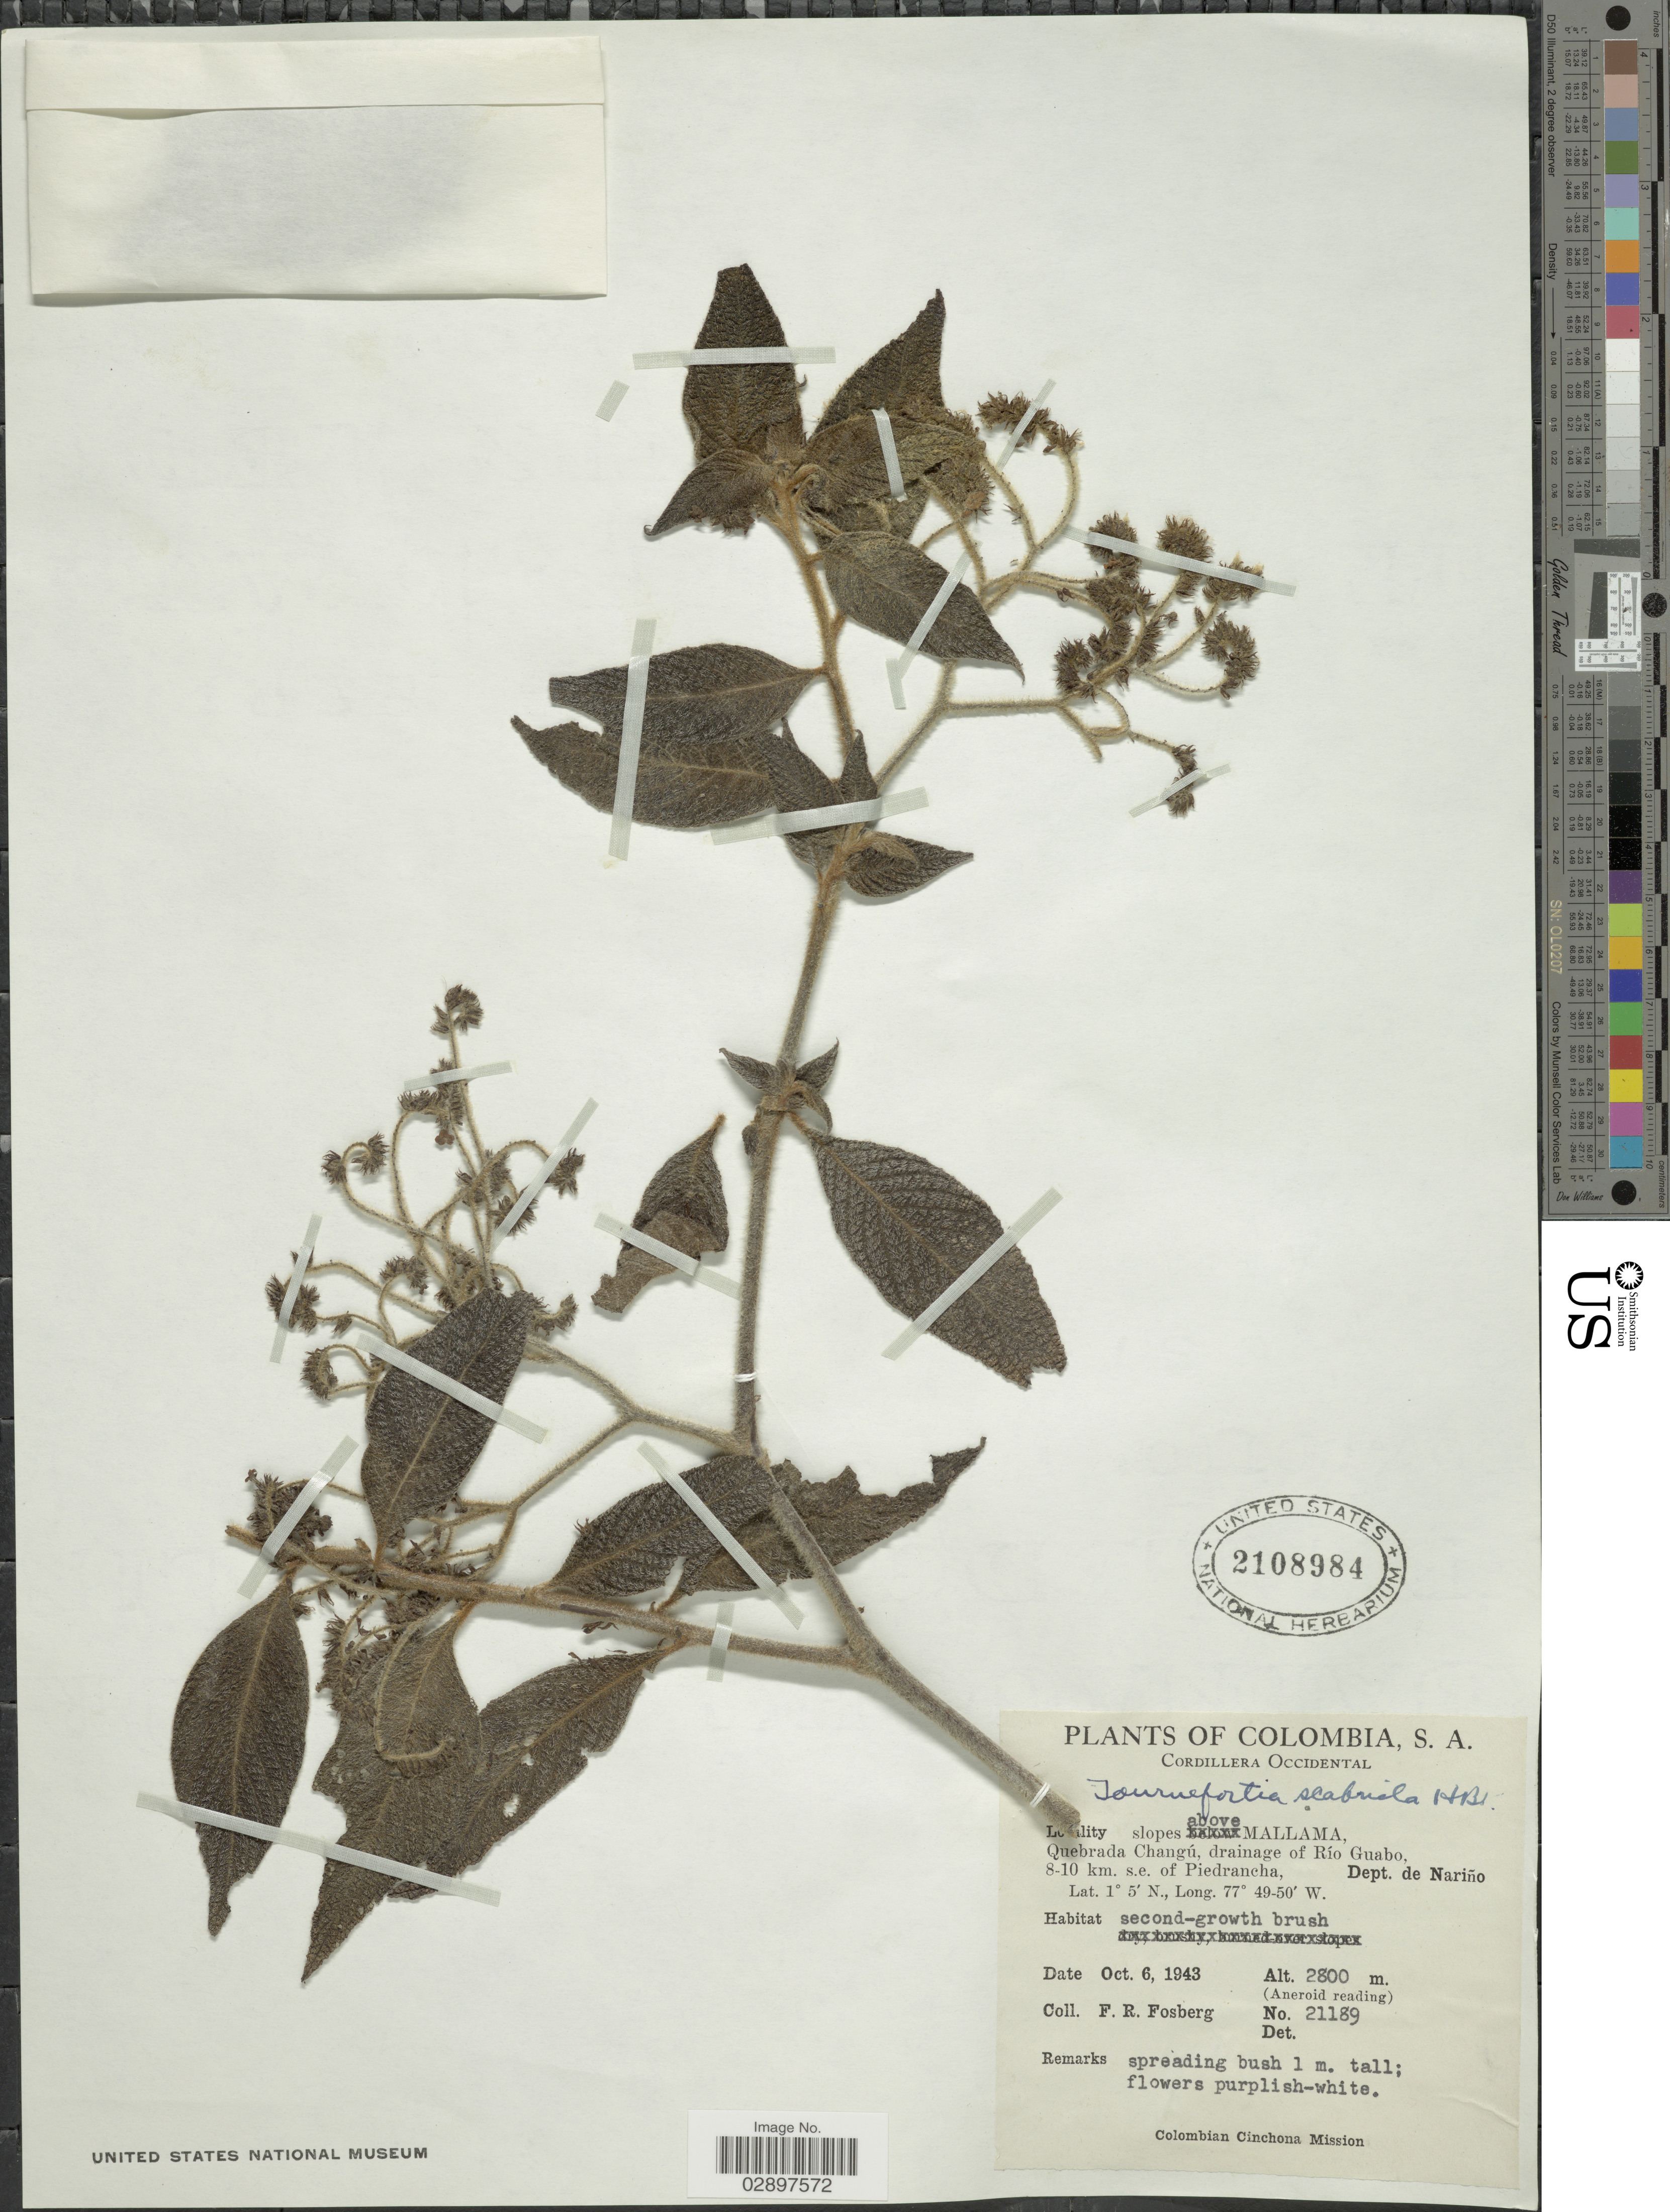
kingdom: Plantae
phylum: Tracheophyta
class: Magnoliopsida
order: Boraginales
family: Heliotropiaceae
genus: Tournefortia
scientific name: Tournefortia scabrida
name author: Kunth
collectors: F. R. Fosberg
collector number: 21189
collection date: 1943-10-06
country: Colombia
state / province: Nariño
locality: Cordillera Occidental. Slopes above Mallama, Quebrada Changú, drainage of Río Guabo, 8-10 km. s.e. of Piedrancha, Dept. de Nariño.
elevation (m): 2800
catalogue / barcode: US 2108984